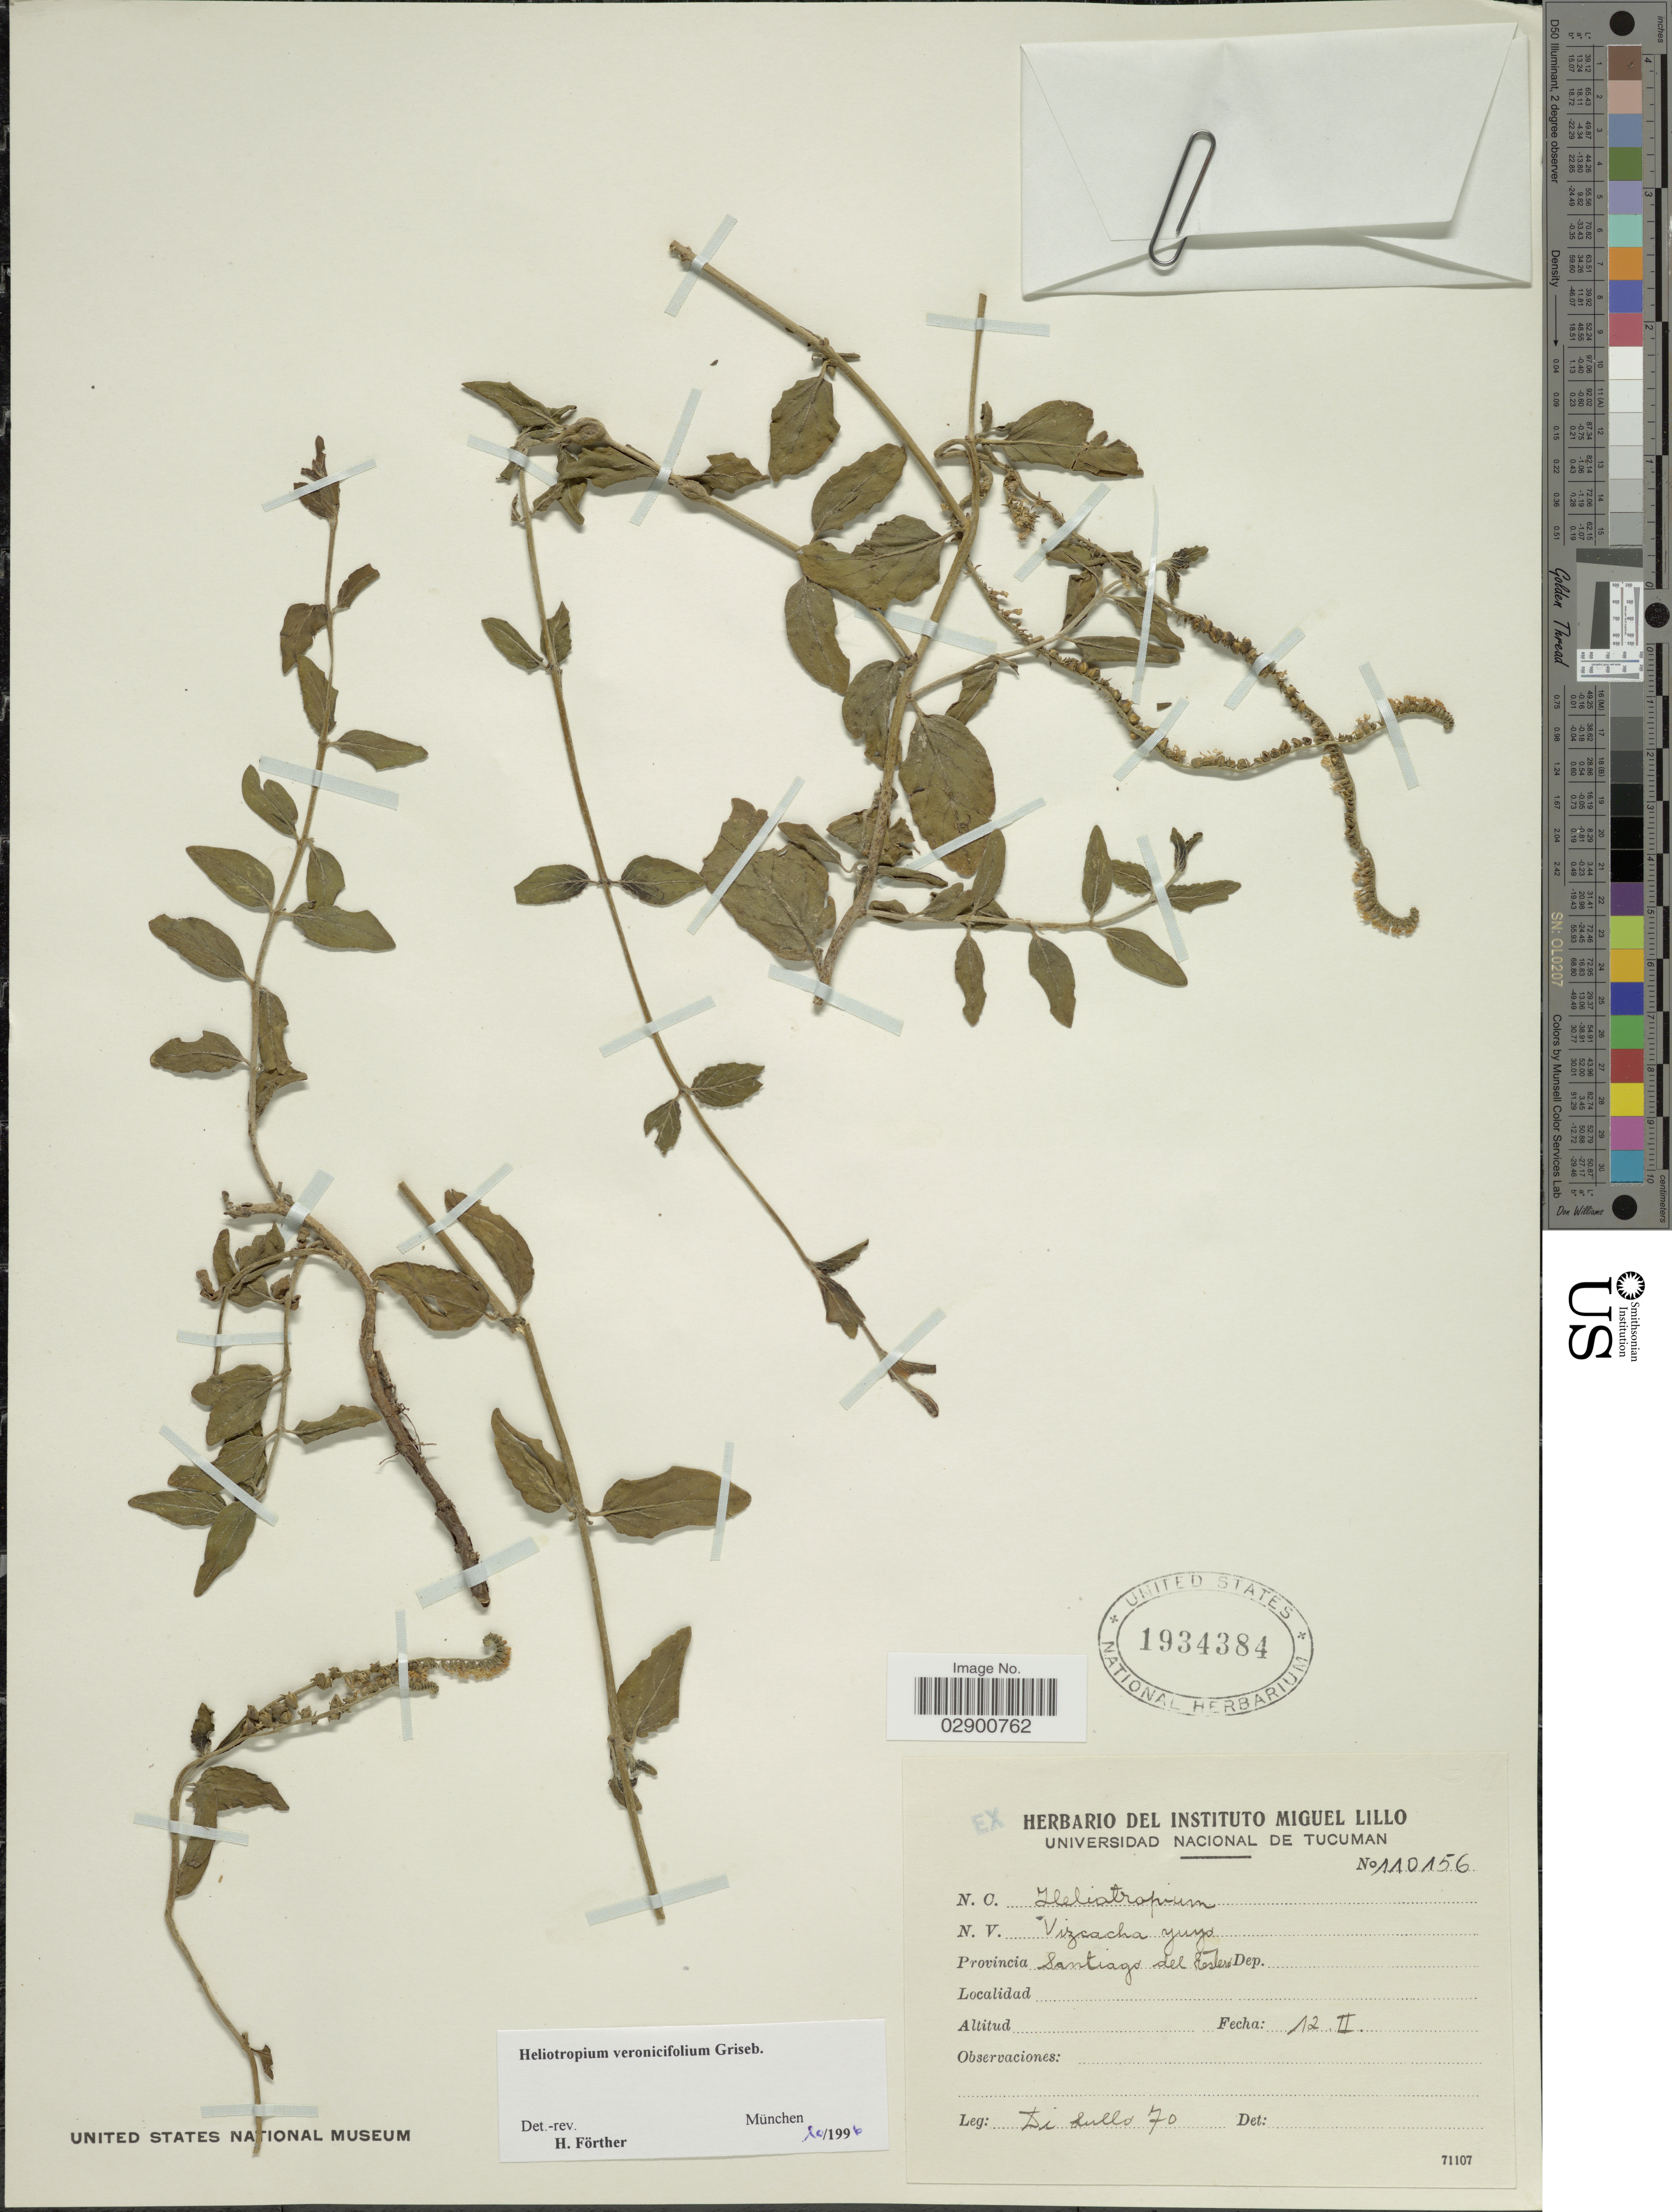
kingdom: Plantae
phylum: Tracheophyta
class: Magnoliopsida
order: Boraginales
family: Heliotropiaceae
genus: Heliotropium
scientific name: Heliotropium veronicifolium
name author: Griseb.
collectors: Di Lullo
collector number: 70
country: Argentina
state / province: Santiago del Estero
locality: Provincia Santiago del Estero.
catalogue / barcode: US 1934384